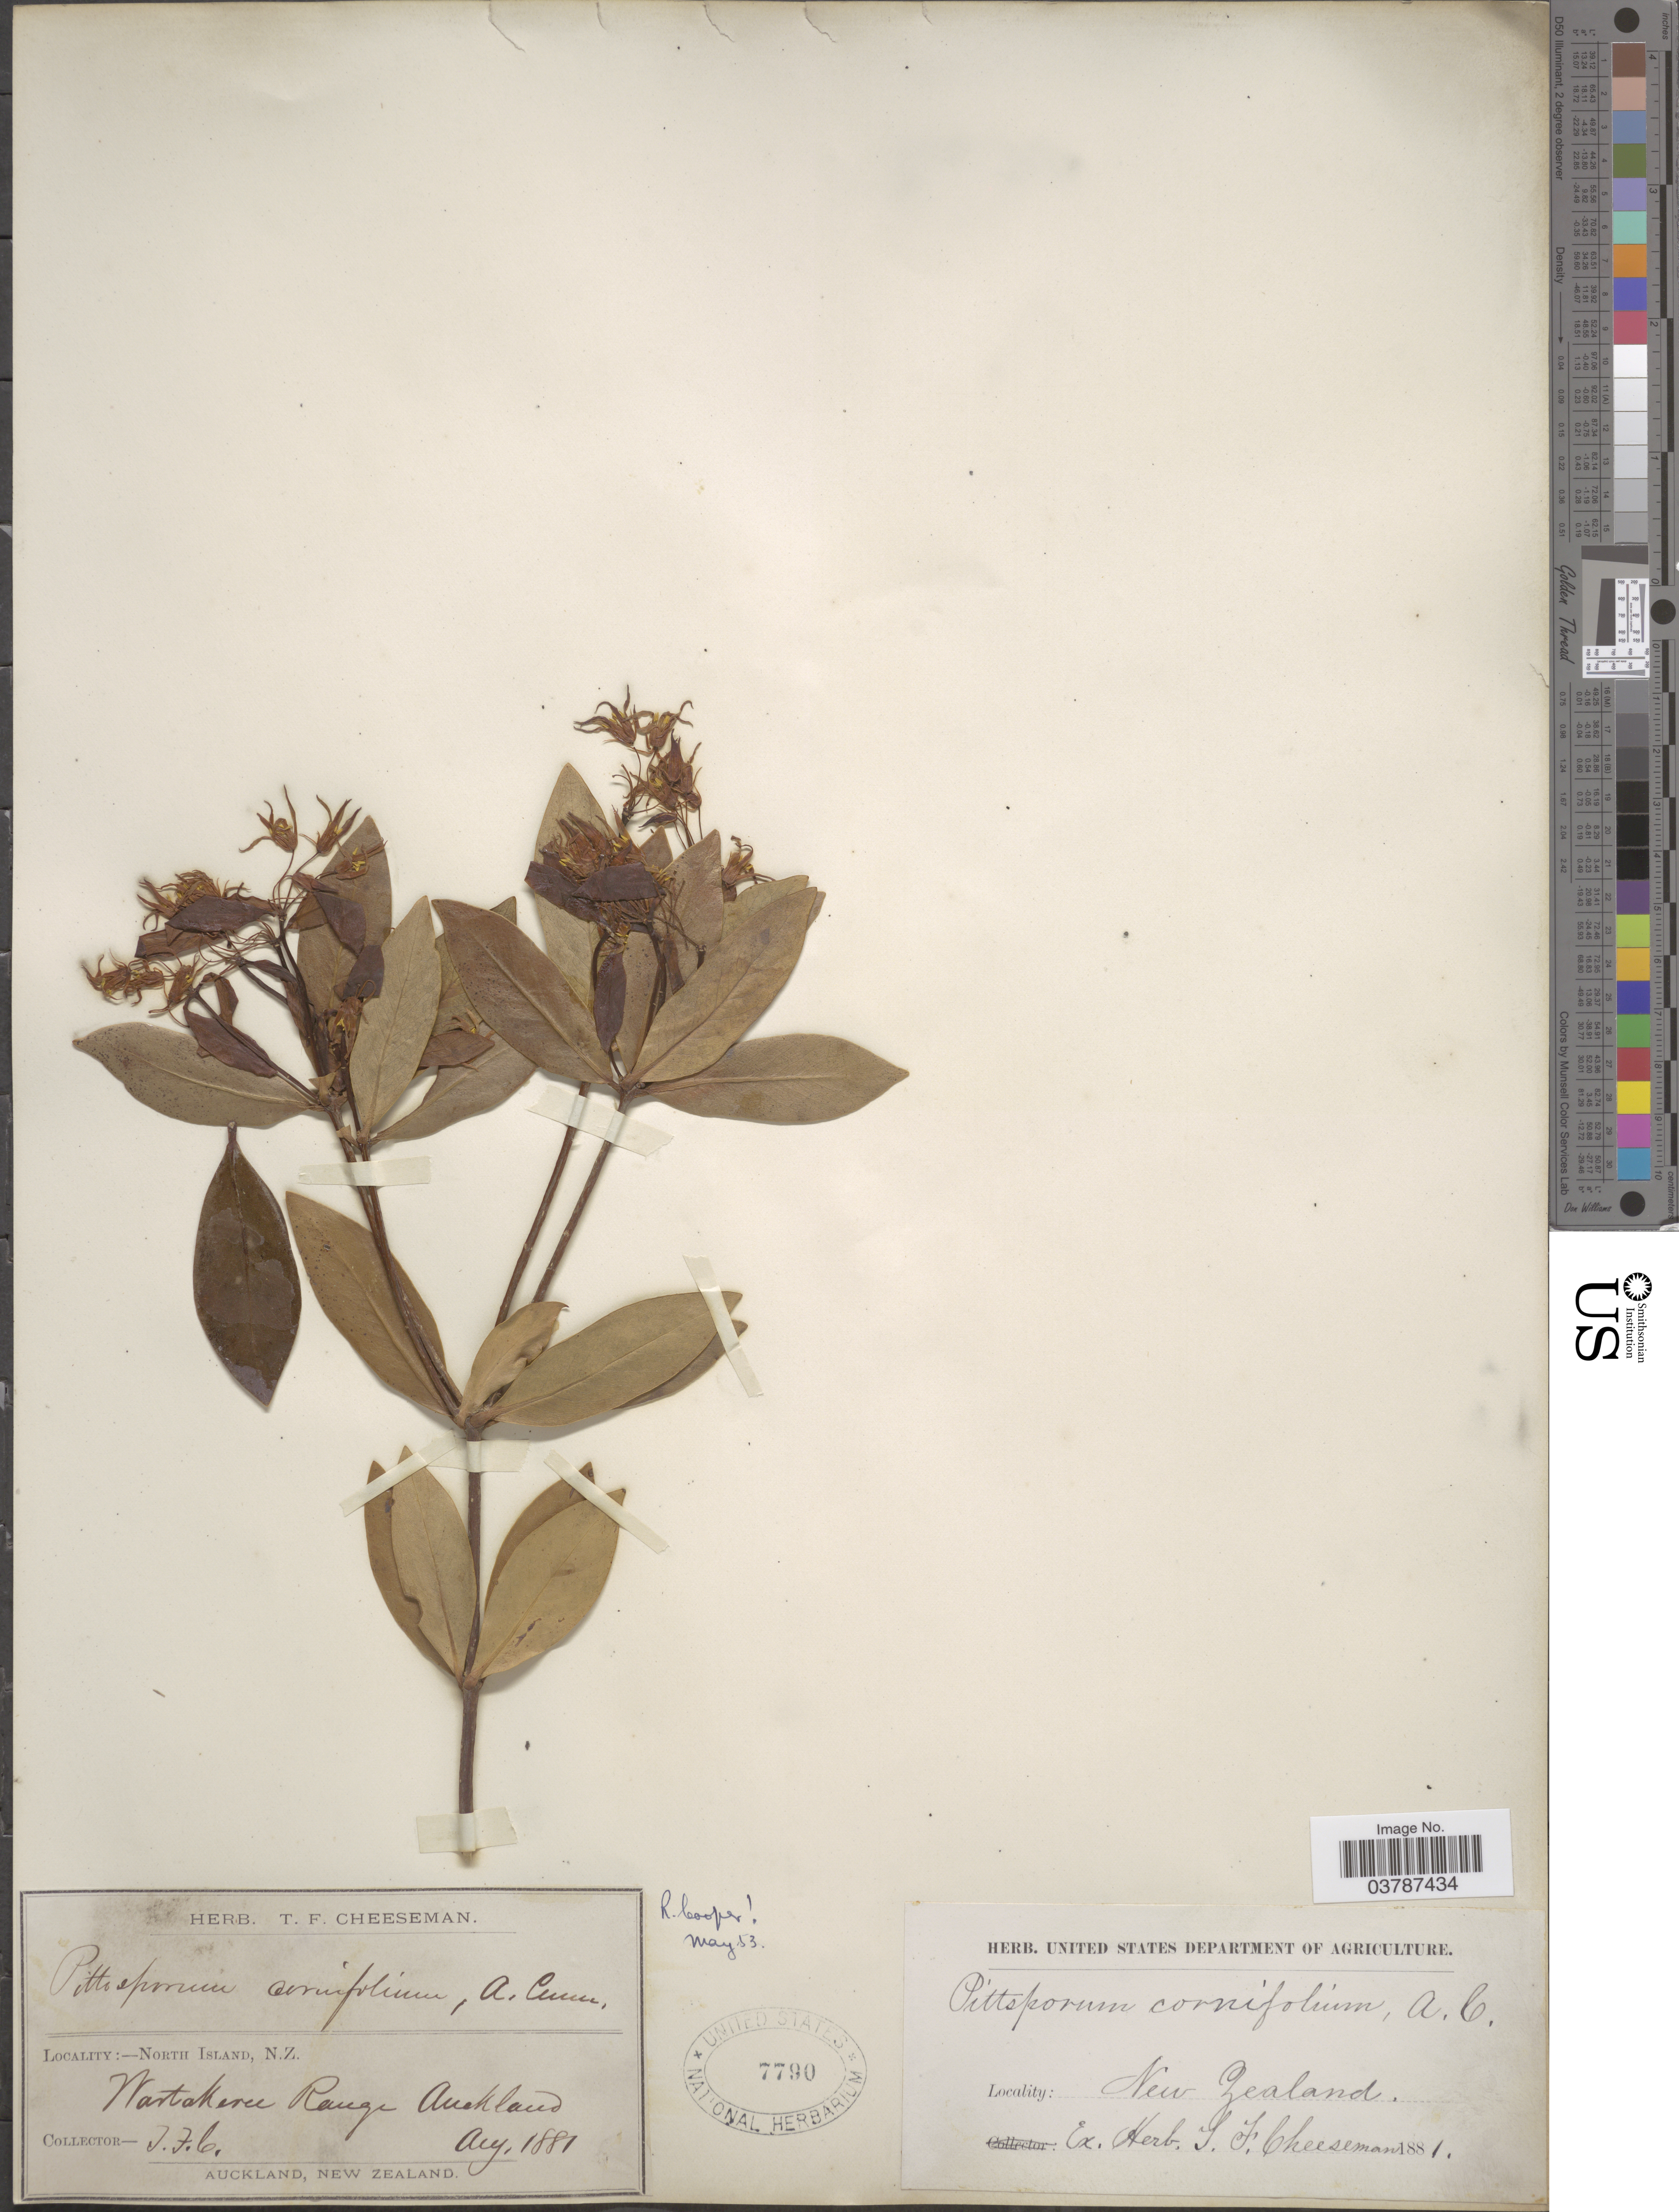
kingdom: Plantae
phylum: Tracheophyta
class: Magnoliopsida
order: Apiales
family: Pittosporaceae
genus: Pittosporum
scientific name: Pittosporum cornifolium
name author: A. Cunn.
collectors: T. F. Cheeseman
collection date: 1881-08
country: New Zealand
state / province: Auckland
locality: North Island. Waitakere Range.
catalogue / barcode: US 7790